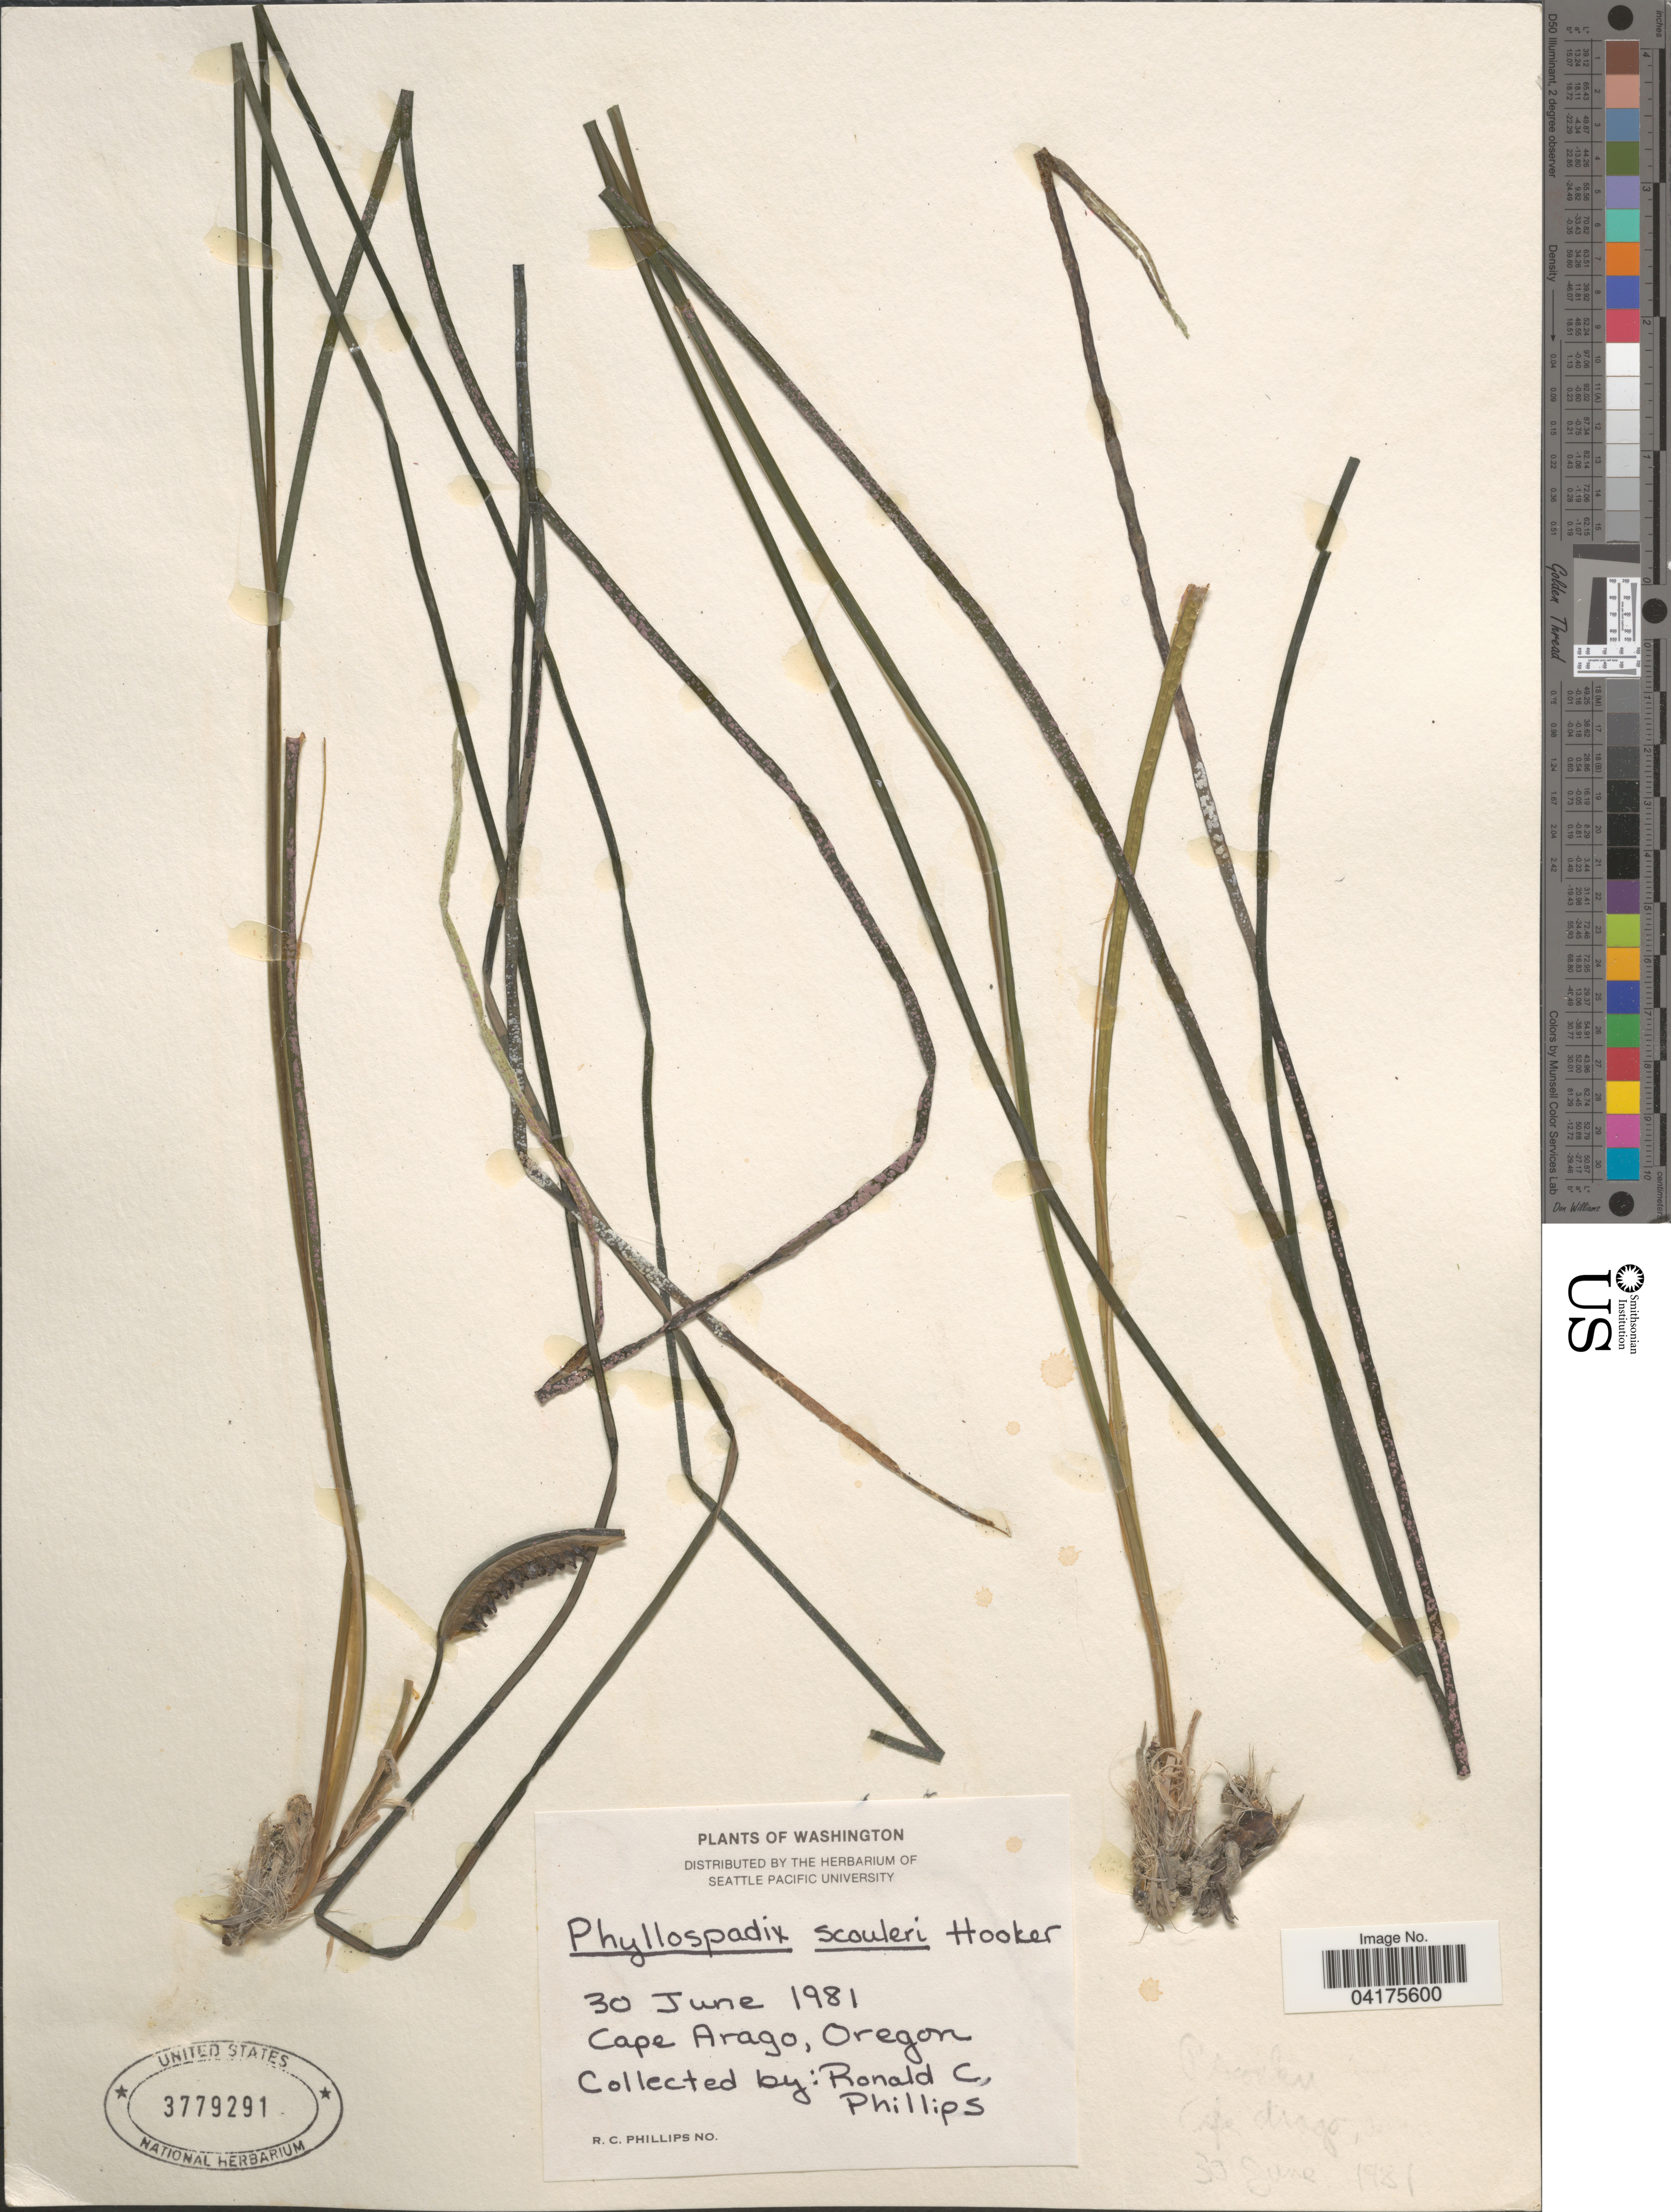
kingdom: Plantae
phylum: Tracheophyta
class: Liliopsida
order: Alismatales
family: Zosteraceae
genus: Phyllospadix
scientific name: Phyllospadix scouleri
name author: Hook.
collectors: R. C. Phillips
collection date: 1981-06-30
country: United States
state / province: Oregon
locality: Cape Arago.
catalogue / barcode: US 3779291